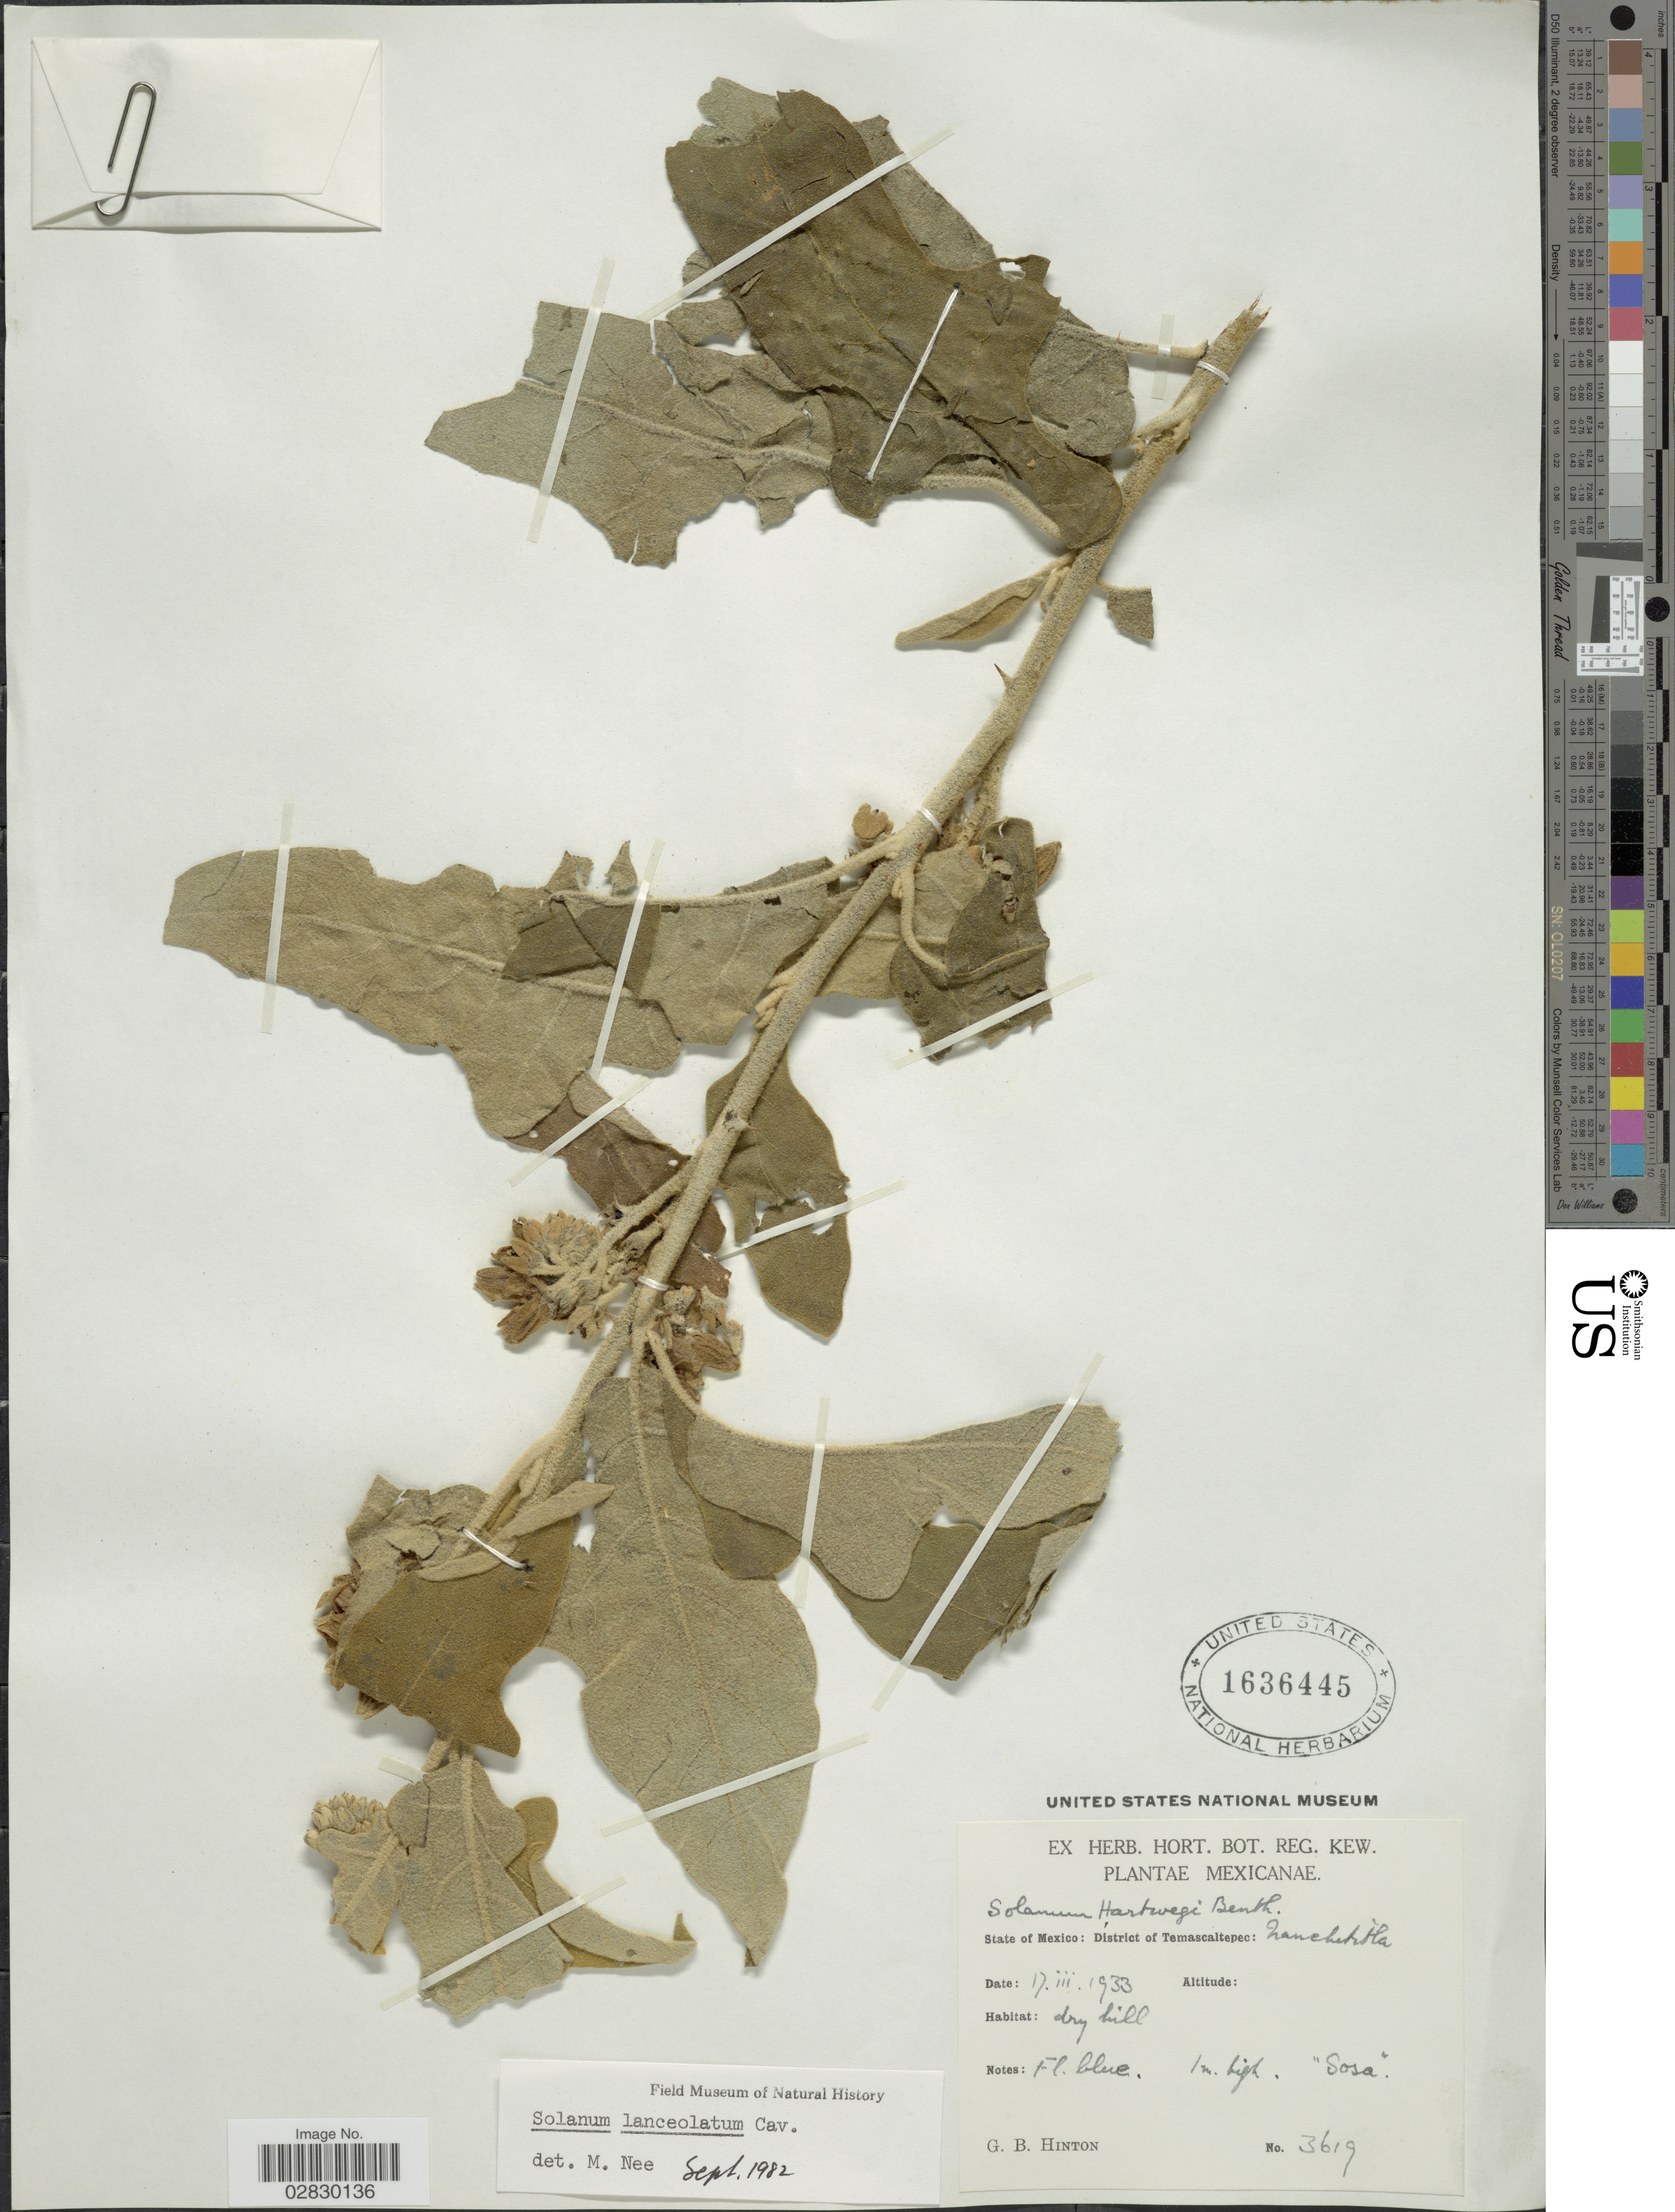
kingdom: Plantae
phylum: Tracheophyta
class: Magnoliopsida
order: Solanales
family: Solanaceae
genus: Solanum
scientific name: Solanum lanceolatum Berthault, nom. illeg.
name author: Berthault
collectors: G. B. Hinton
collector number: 3619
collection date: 1933-03-17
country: Mexico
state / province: México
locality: District of Temascaltepec: Nanchetitla.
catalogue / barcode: US 1636445